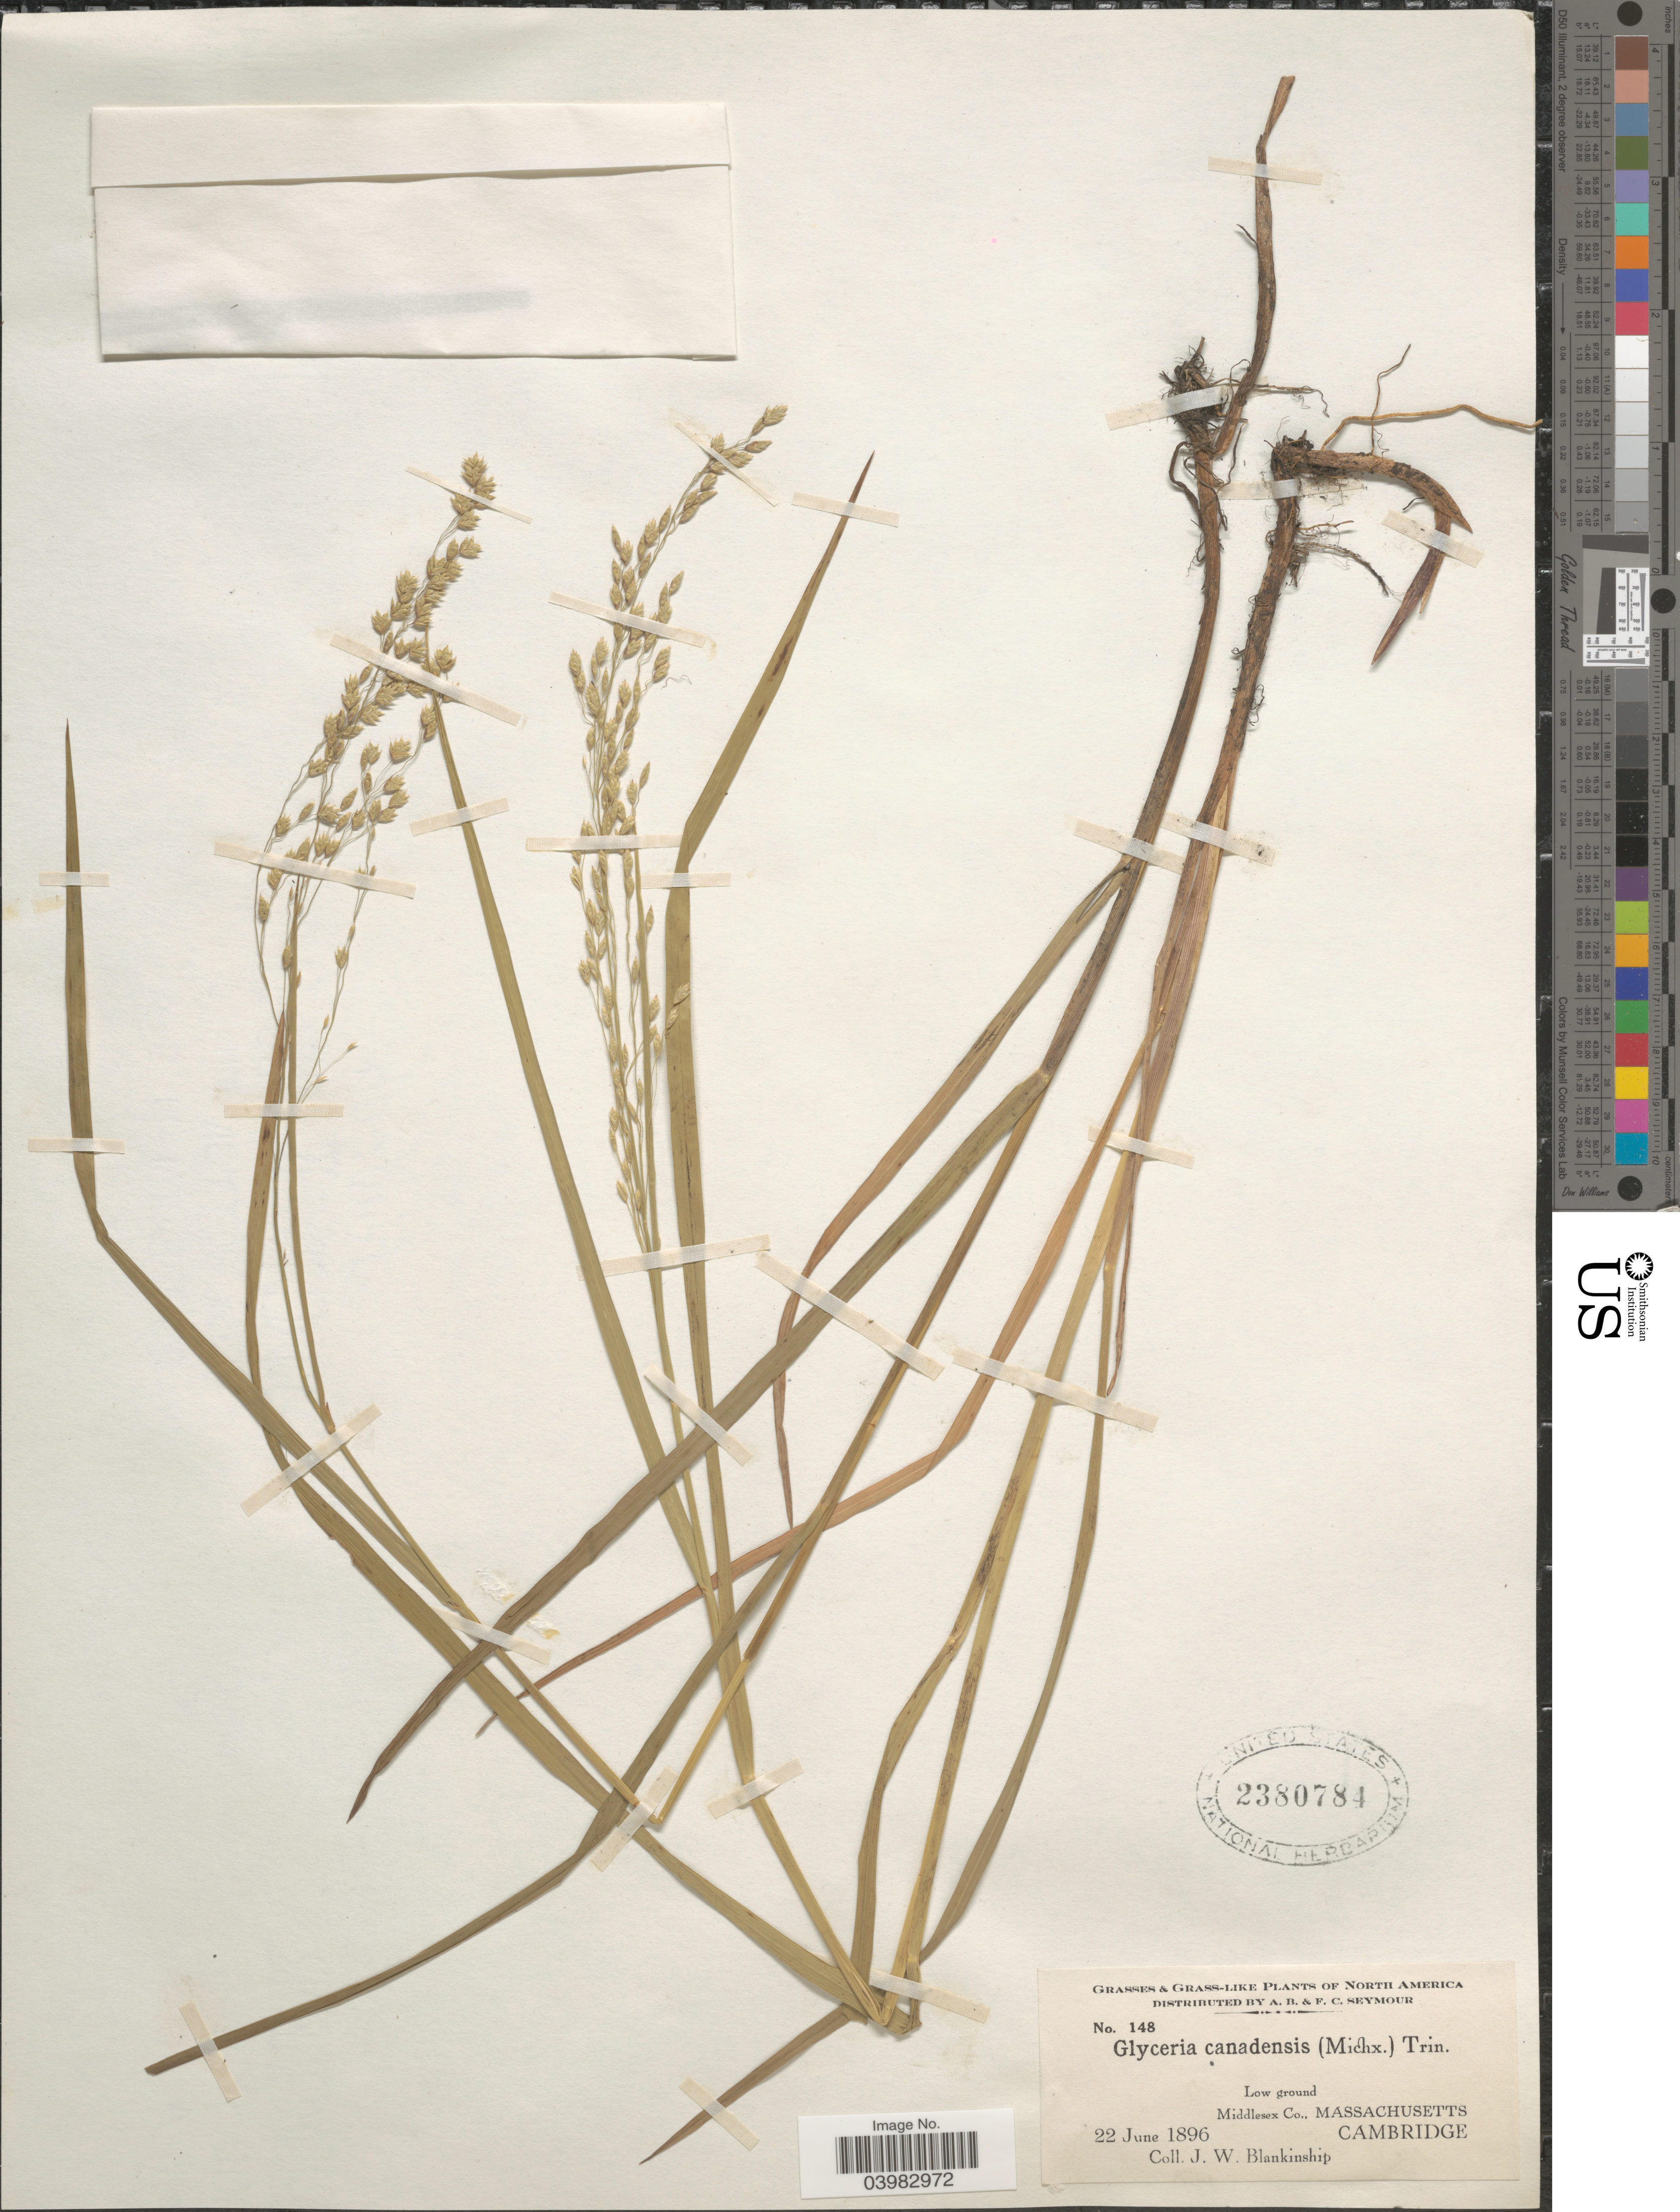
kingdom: Plantae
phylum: Tracheophyta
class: Liliopsida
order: Poales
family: Poaceae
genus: Glyceria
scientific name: Glyceria canadensis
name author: (Michx.) Trin.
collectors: J. W. Blankinship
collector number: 148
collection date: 1896-06-22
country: United States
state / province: Massachusetts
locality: Middlesex Co., Massachusetts Cambridge.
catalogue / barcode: US 2380784